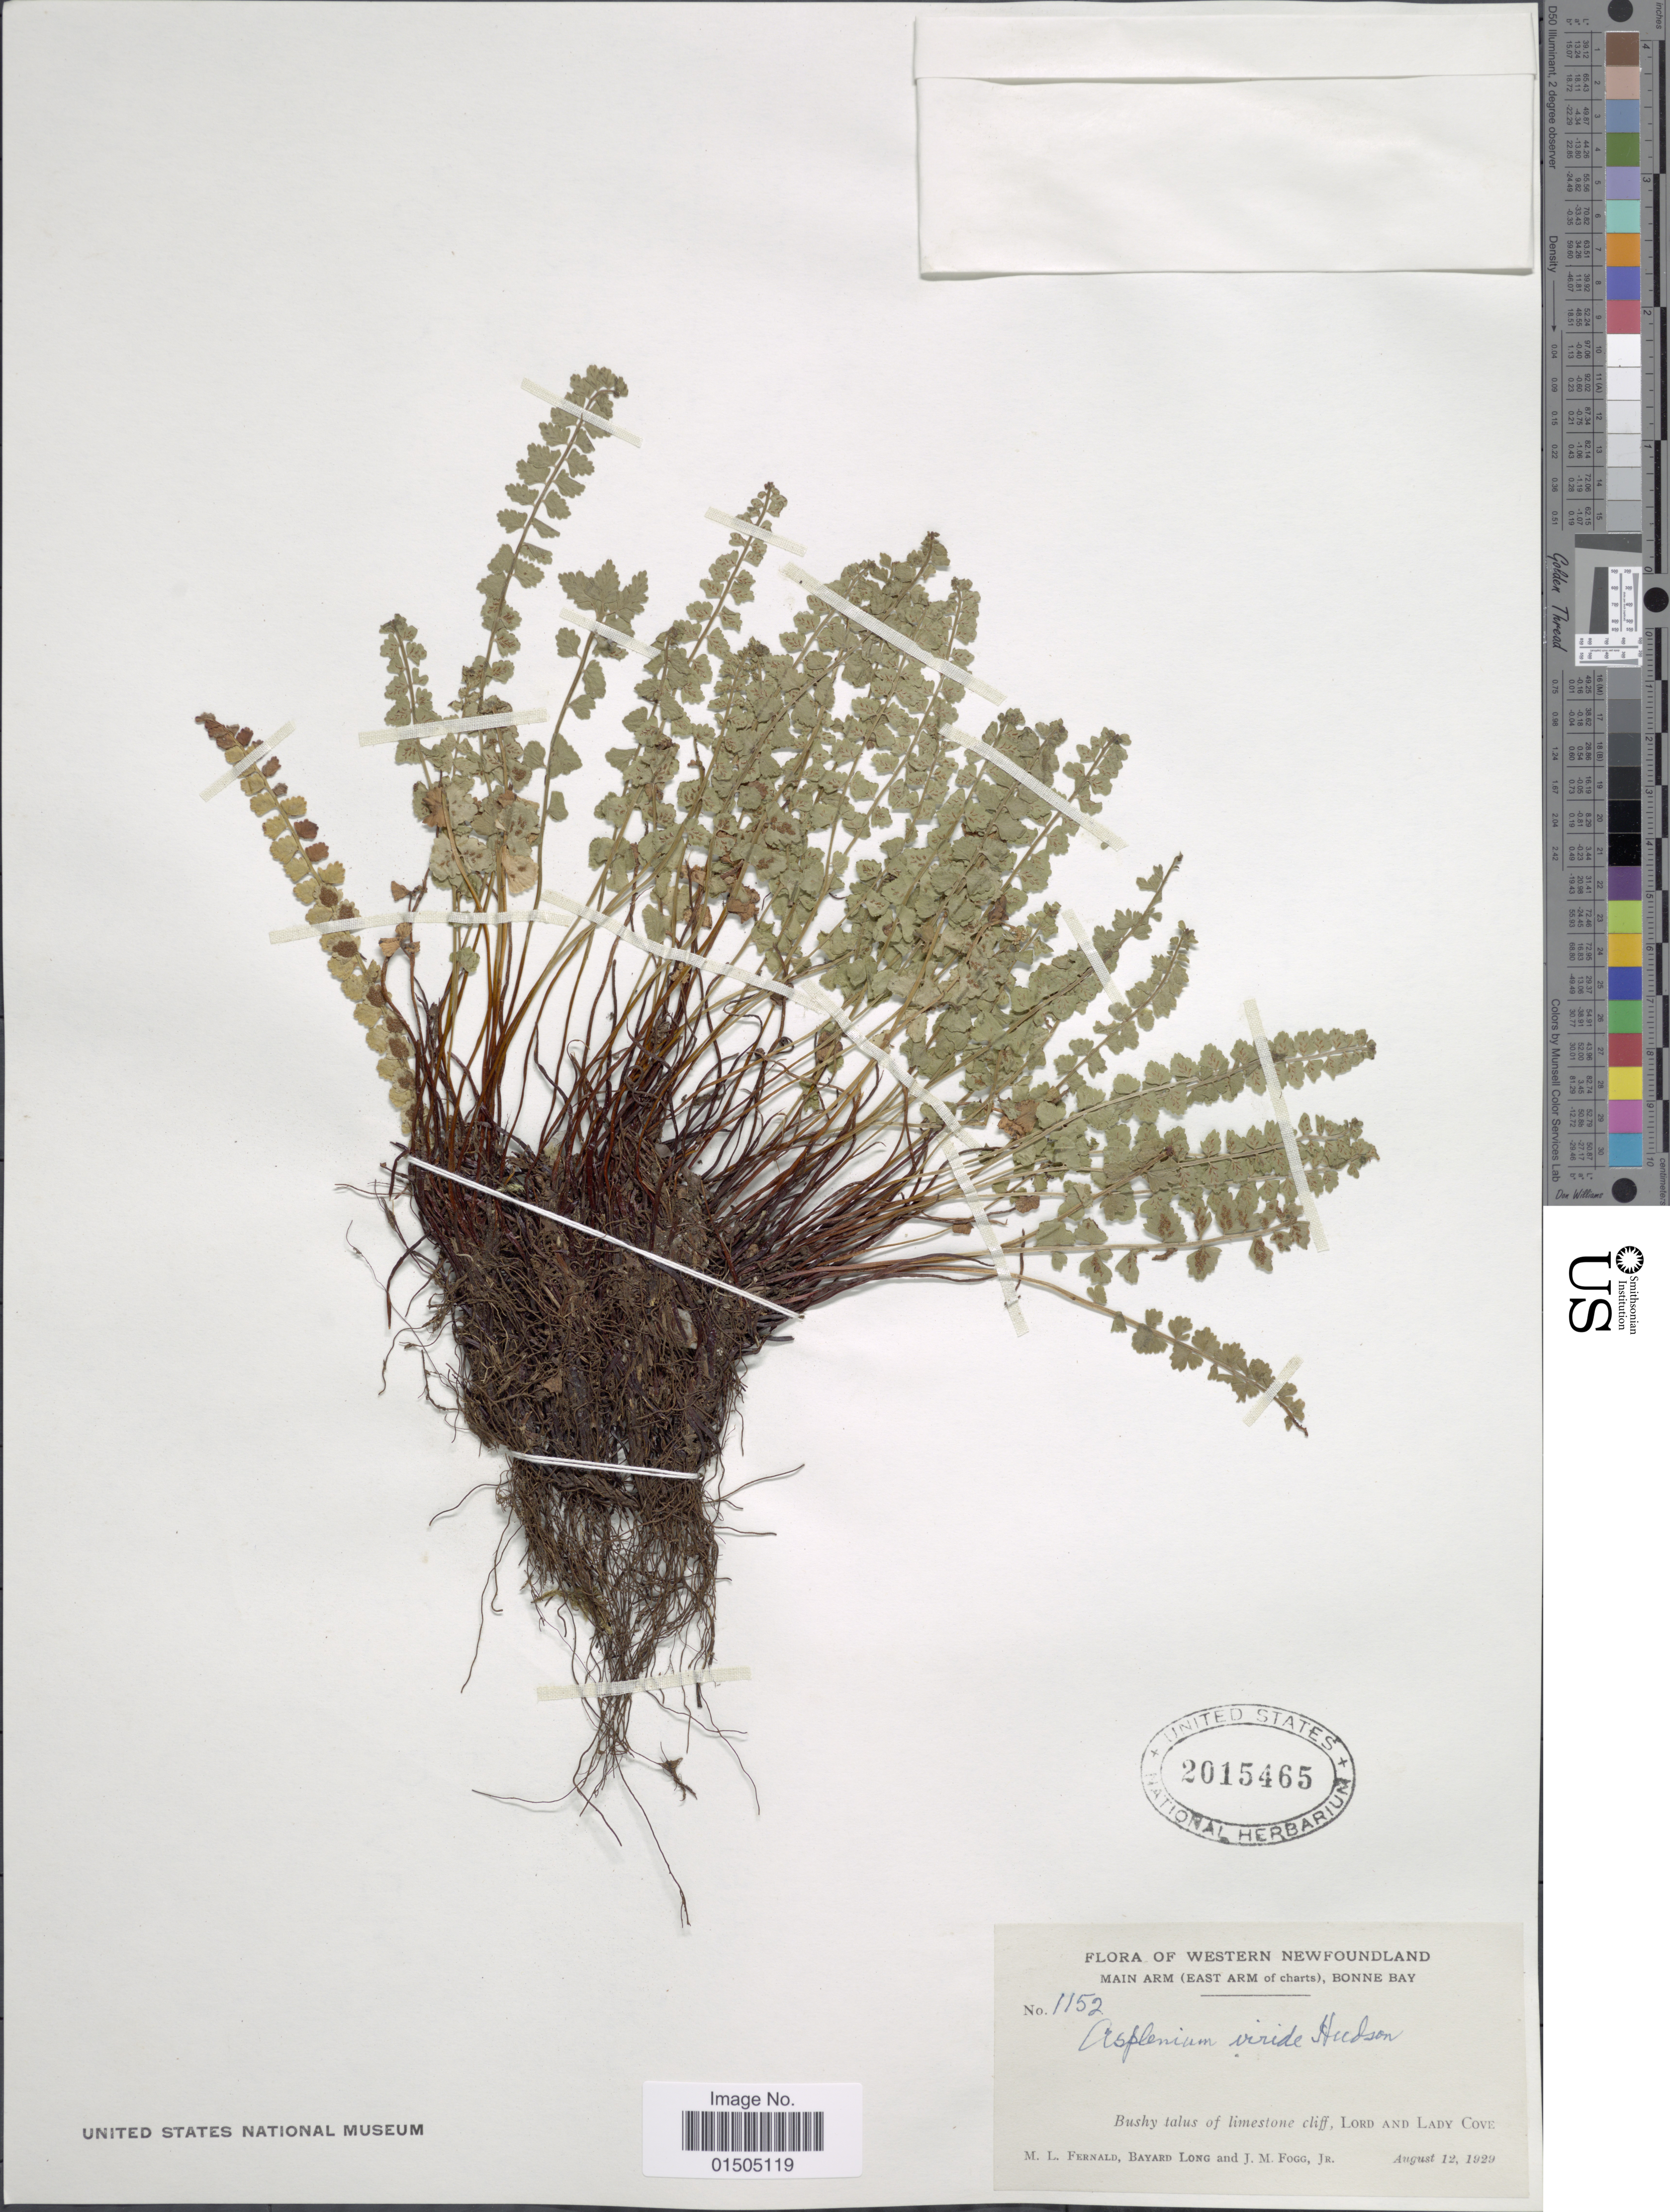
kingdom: Plantae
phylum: Tracheophyta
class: Polypodiopsida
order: Polypodiales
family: Aspleniaceae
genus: Asplenium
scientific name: Asplenium trichomanes-ramosum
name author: L.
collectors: M. L. Fernald, B. Long & J. Fogg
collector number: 1152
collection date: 1929-08-12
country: Canada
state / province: Newfoundland and Labrador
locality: Western Newfoundland. Main Arm (East Arm of charts), Bonne Bay. Bushy talus limestone cliff, Lord and Lady Cove.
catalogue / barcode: US 2015465